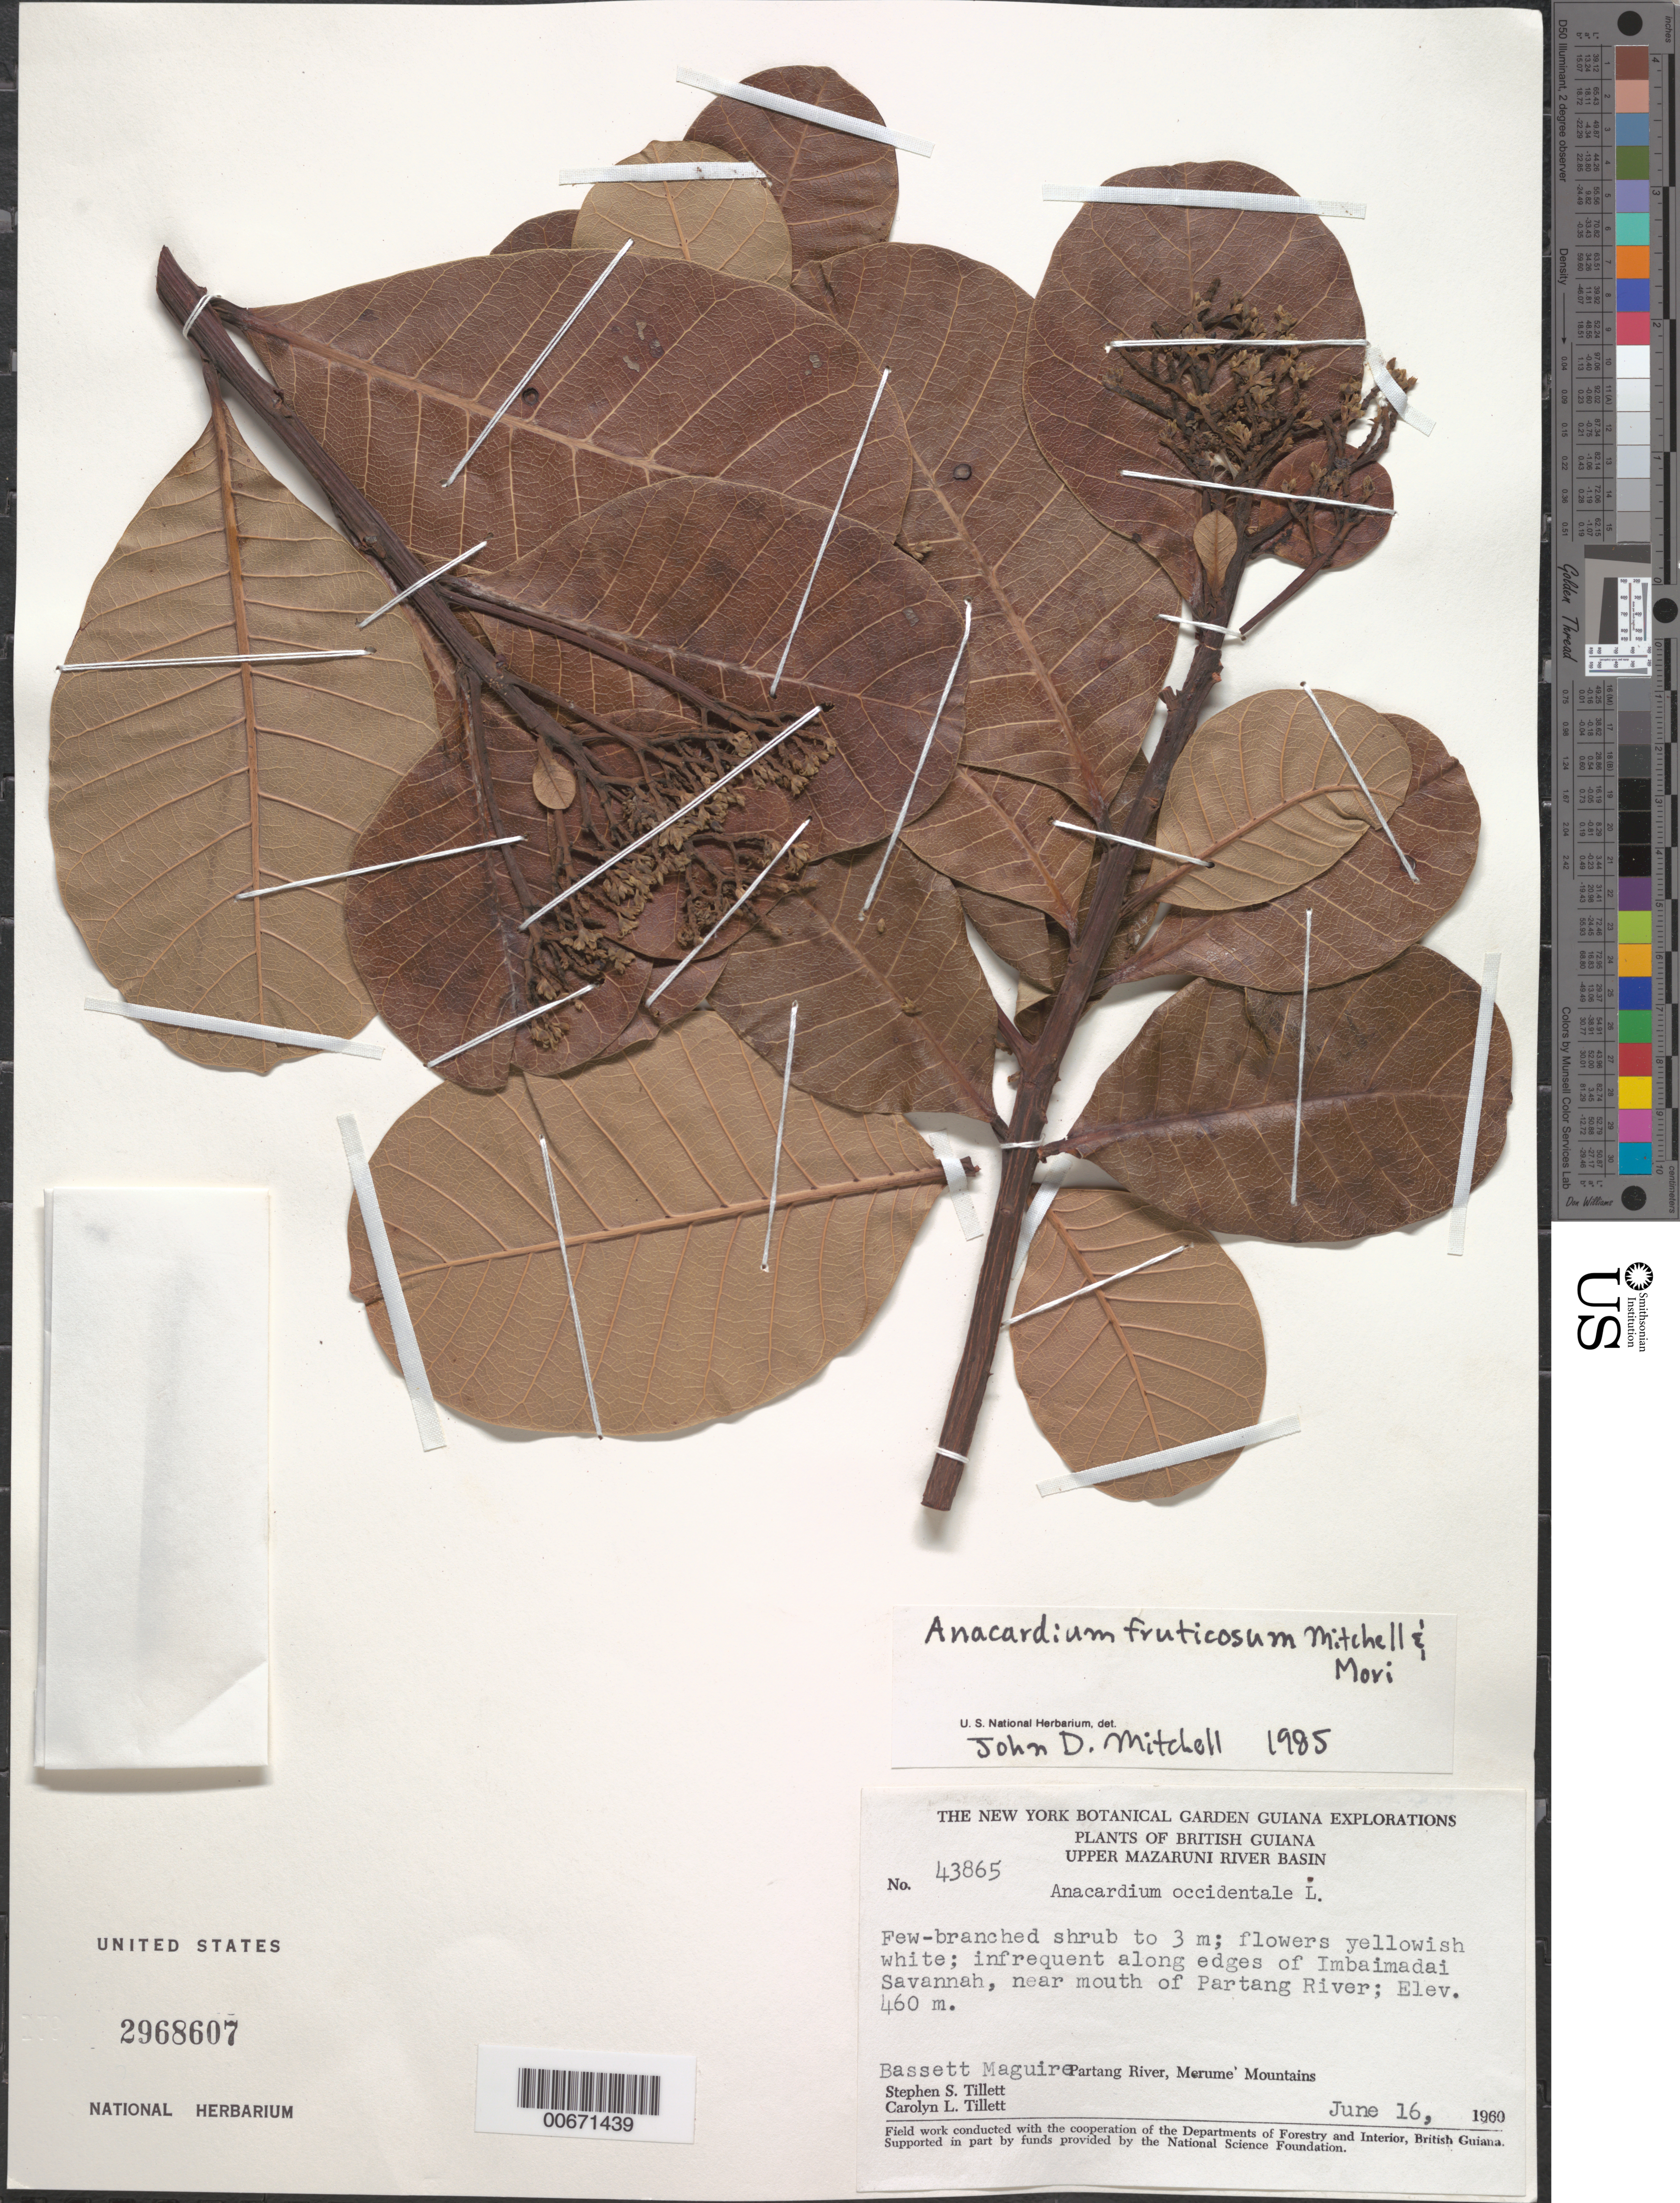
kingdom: Plantae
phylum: Tracheophyta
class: Magnoliopsida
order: Sapindales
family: Anacardiaceae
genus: Anacardium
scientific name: Anacardium fruticosum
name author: J.D. Mitch. & S.A. Mori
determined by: Mitchell, John D.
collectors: B. Maguire, S. S. Tillett & C. L. Tillett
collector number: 43865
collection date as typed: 16-Jun-60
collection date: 1960-06-16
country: Guyana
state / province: Cuyuni-Mazaruni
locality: Imbaimadai Savanna, near mouth of Partang River, Merume Mts., Upper Mazaruni River basin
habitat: Along edges of savanna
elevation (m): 460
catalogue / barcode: US 2968607